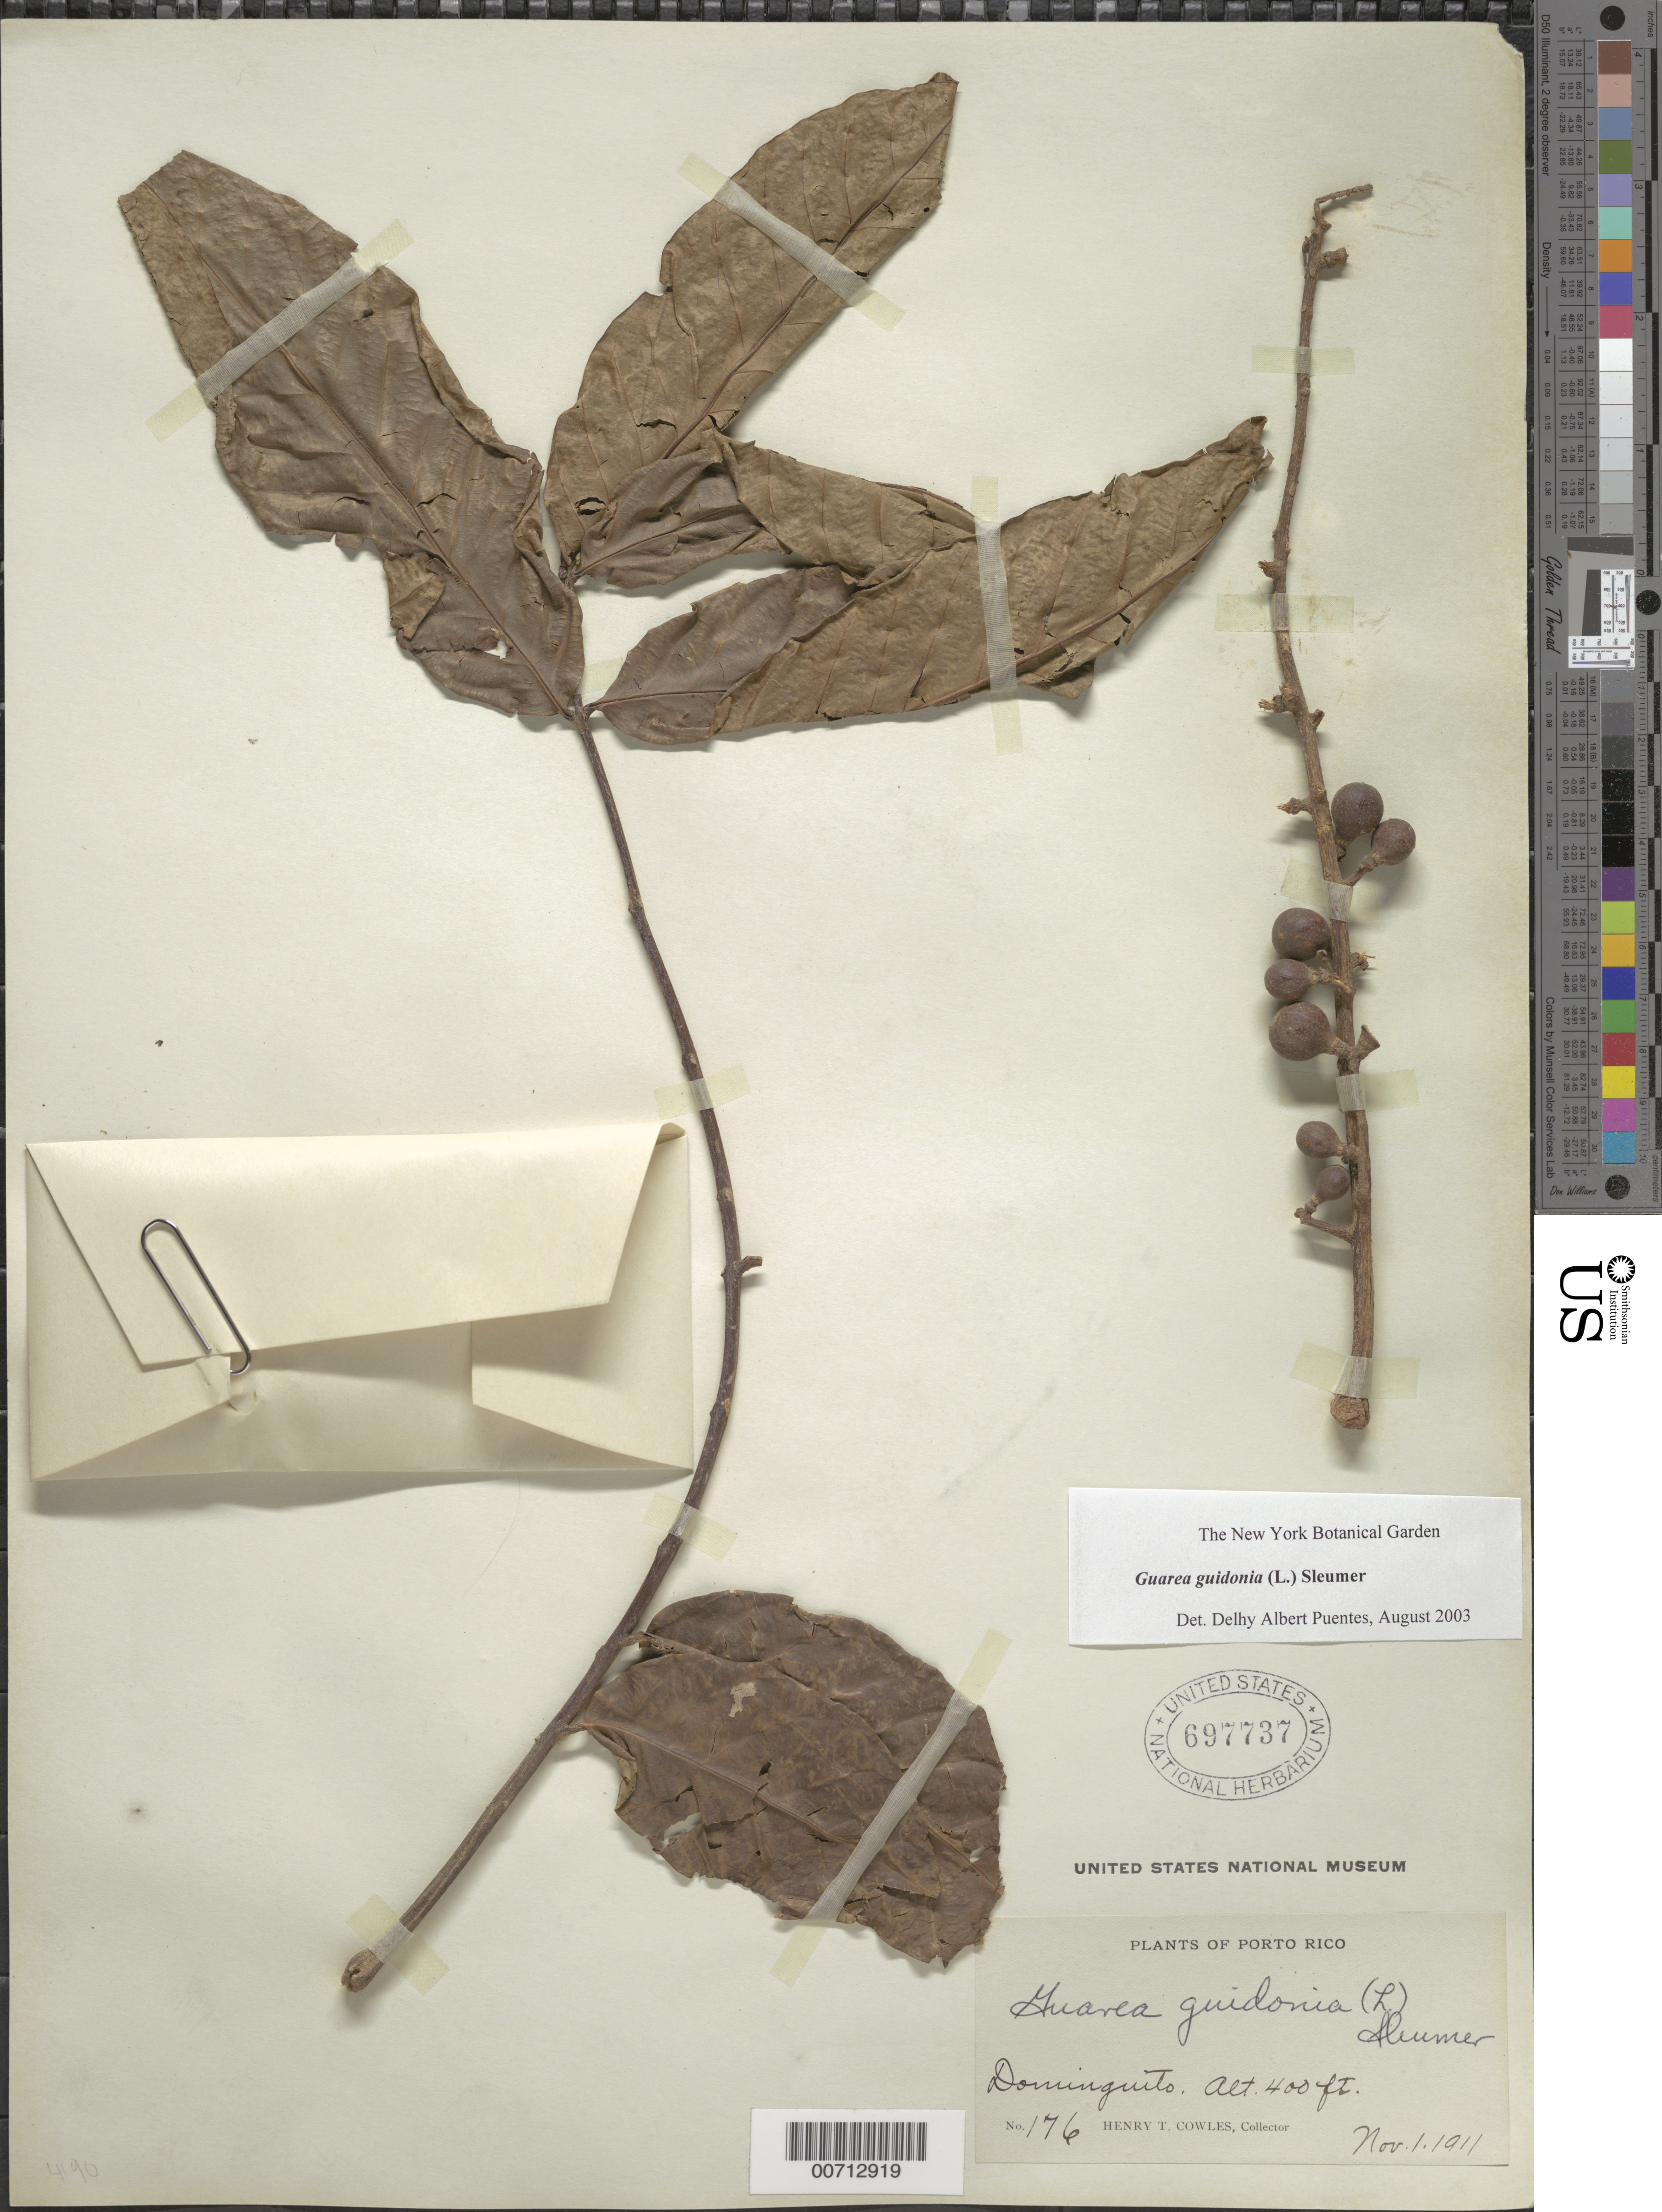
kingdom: Plantae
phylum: Tracheophyta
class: Magnoliopsida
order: Sapindales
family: Meliaceae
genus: Guarea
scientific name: Guarea guidonia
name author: (L.) Sleumer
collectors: H. Cowles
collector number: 176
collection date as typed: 01 Nov 1911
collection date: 1911-11-01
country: Puerto Rico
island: Greater Antilles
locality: Dominguito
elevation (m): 122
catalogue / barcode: US 697737